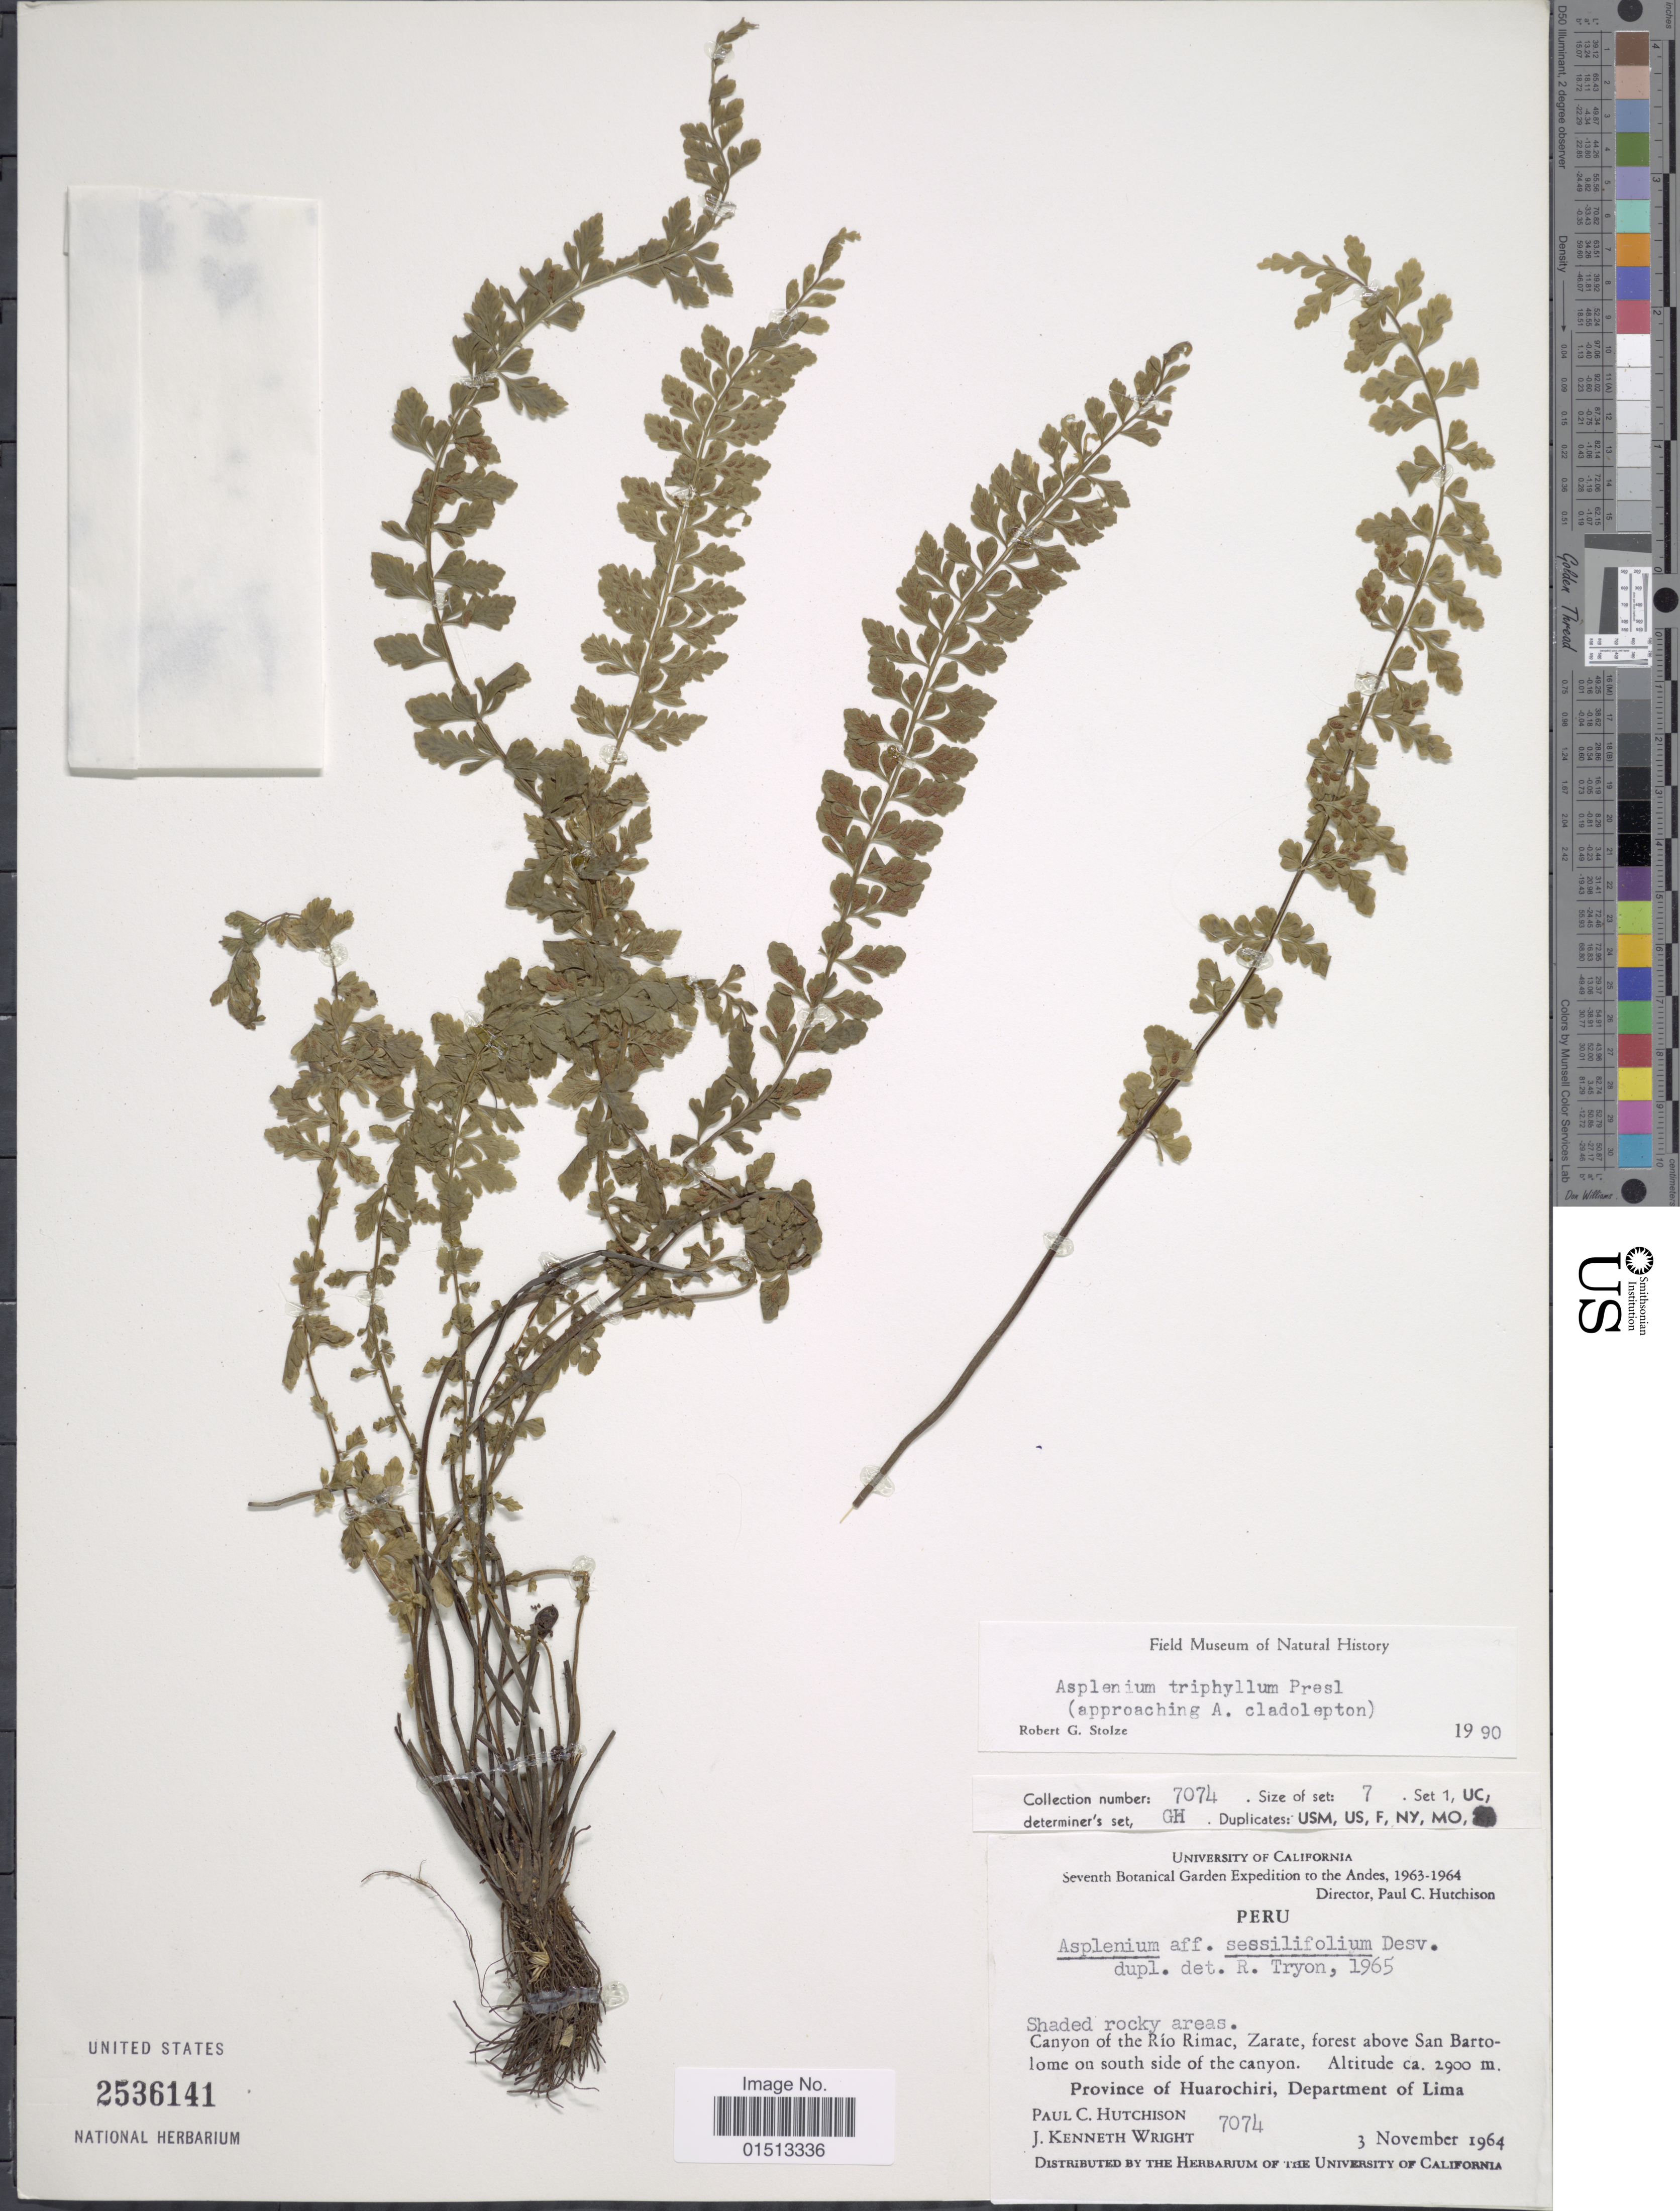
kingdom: Plantae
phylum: Tracheophyta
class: Polypodiopsida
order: Polypodiales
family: Aspleniaceae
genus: Asplenium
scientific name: Asplenium triphyllum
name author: C. Presl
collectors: P. C. Hutchison & J. K. Wright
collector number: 7074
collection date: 1964-11-03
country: Peru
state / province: Lima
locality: Canyon of the Rio Rimac, Zarate, forest above San Battolome on south side of the canyon, Prov. Huarochiri.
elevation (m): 2900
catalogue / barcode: US 2536141